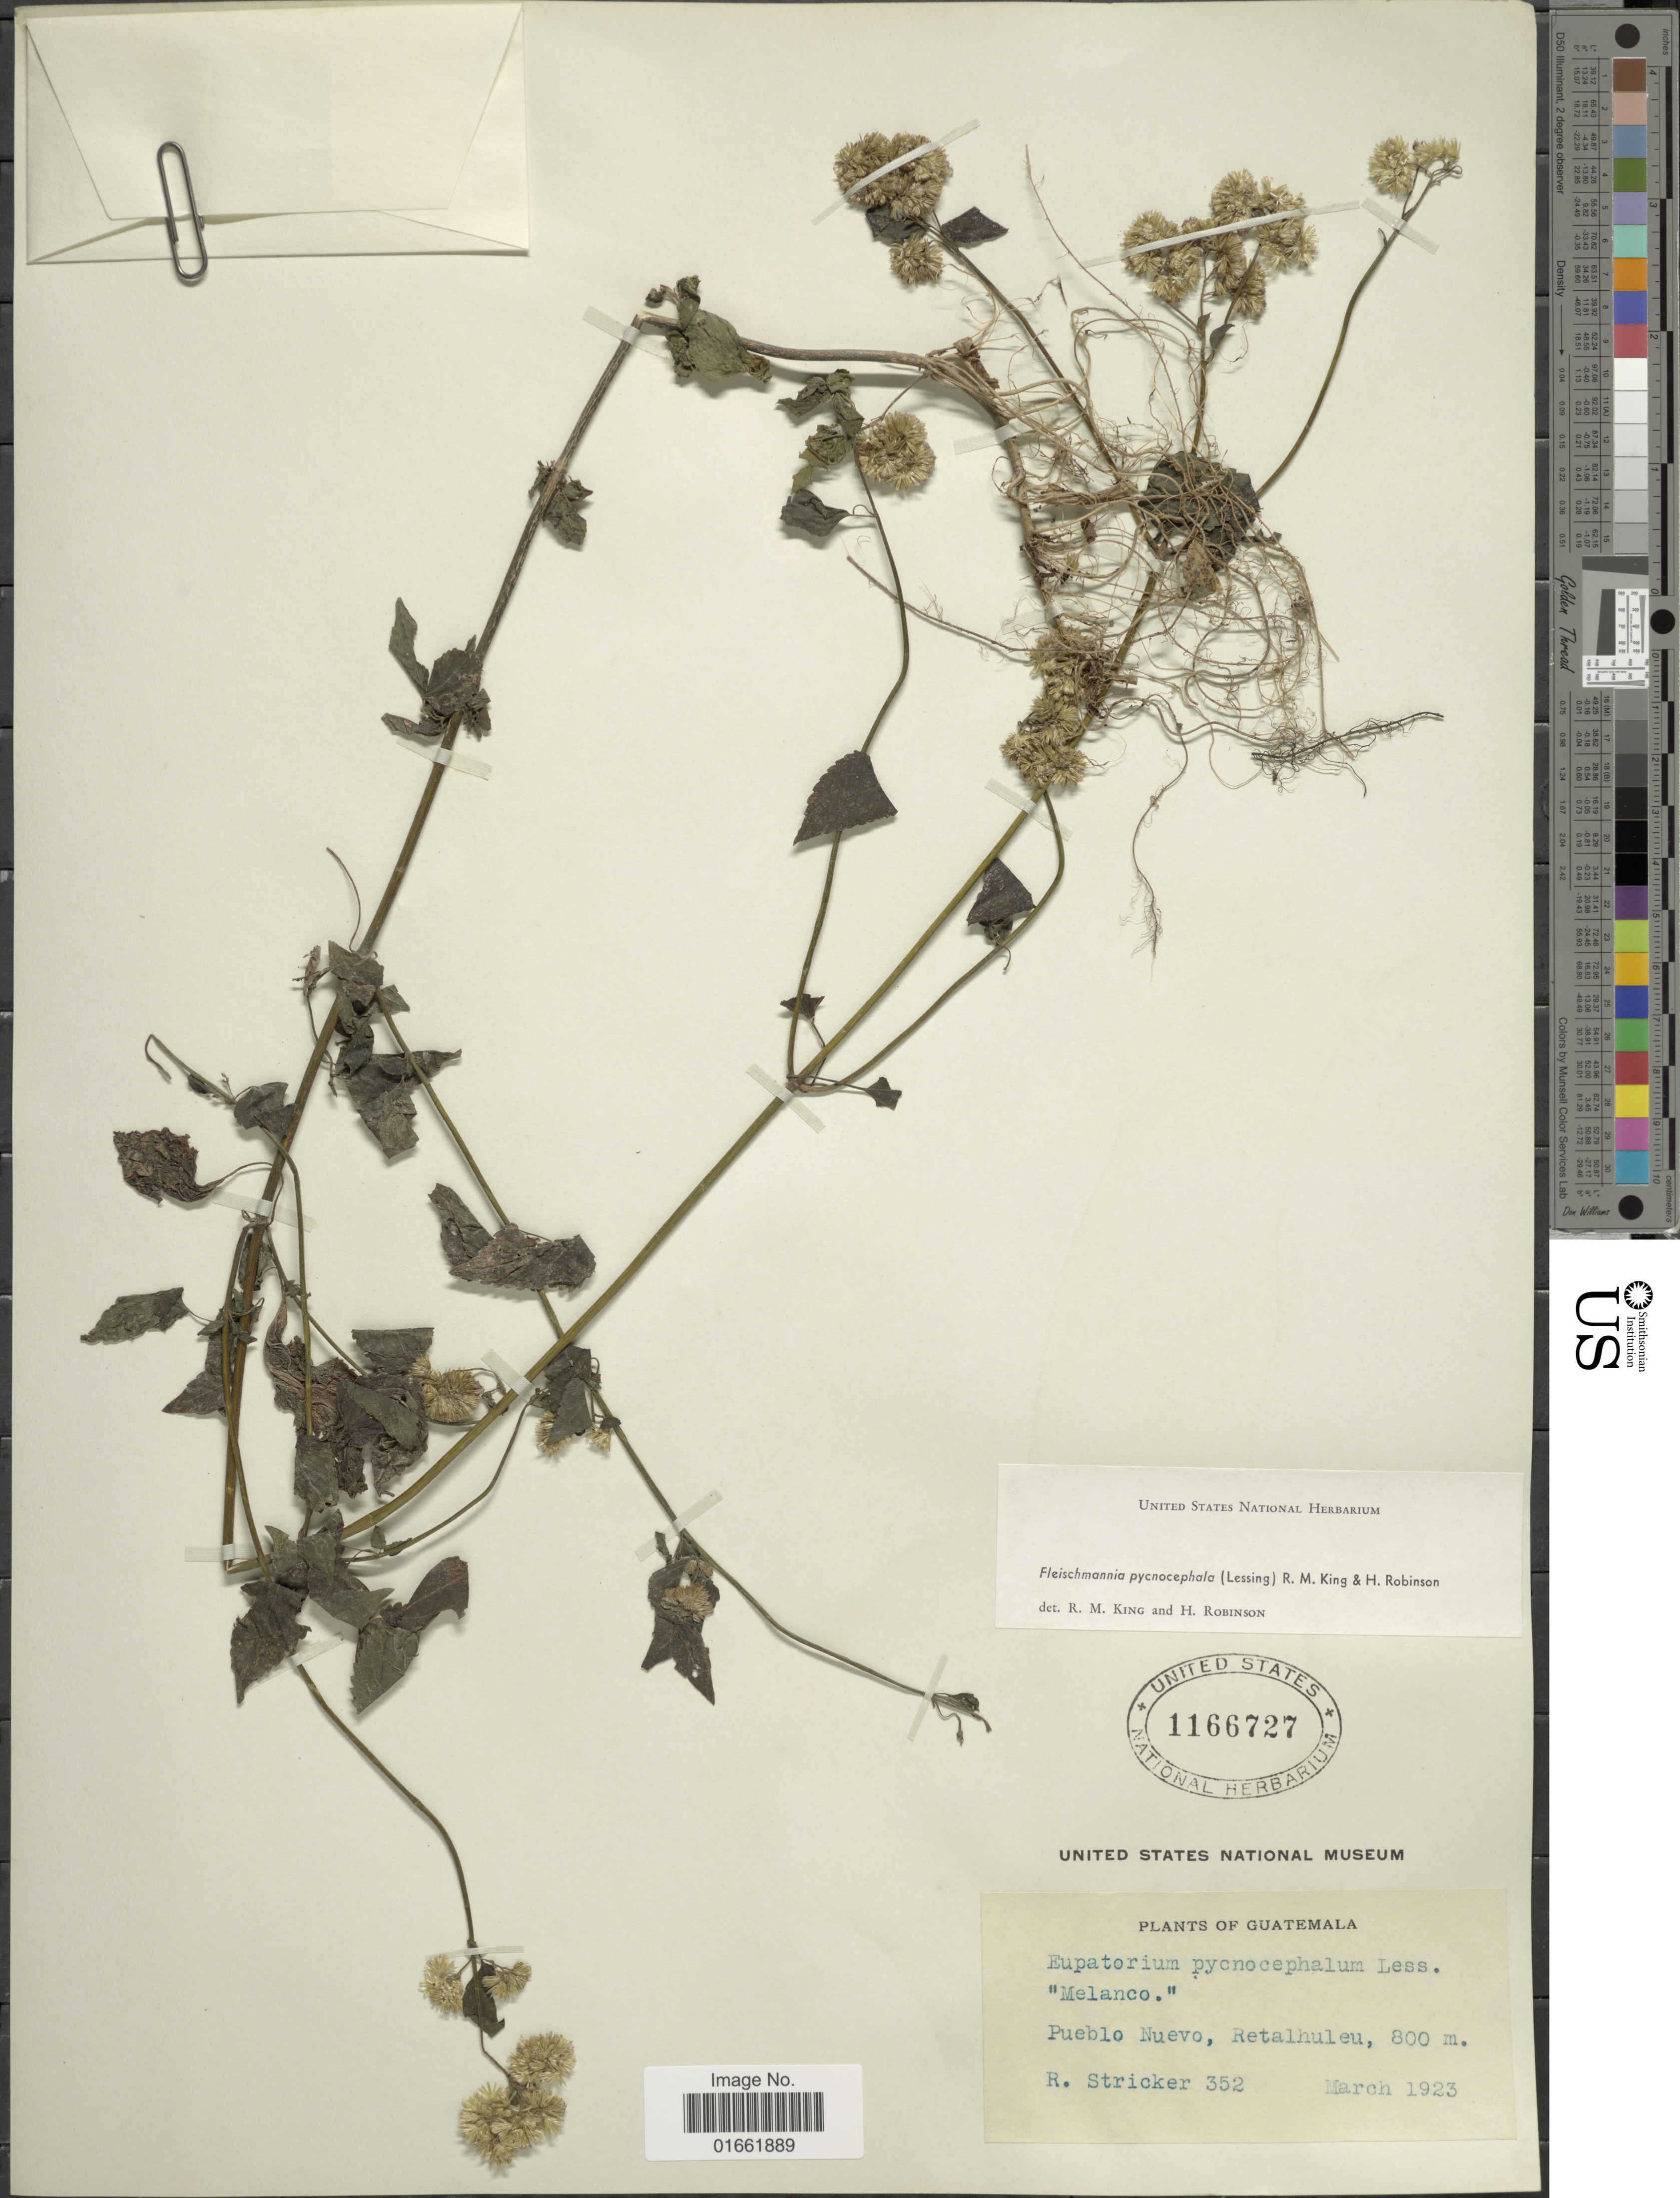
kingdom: Plantae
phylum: Tracheophyta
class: Magnoliopsida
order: Asterales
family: Asteraceae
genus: Fleischmannia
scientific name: Fleischmannia pycnocephala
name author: (Less.) R.M. King & H. Rob.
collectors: R. Stricker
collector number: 352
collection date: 1923-03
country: Guatemala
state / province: Retalhuleu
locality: Pueblo Nuevo, Retalhuleu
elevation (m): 800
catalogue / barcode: US 1166727